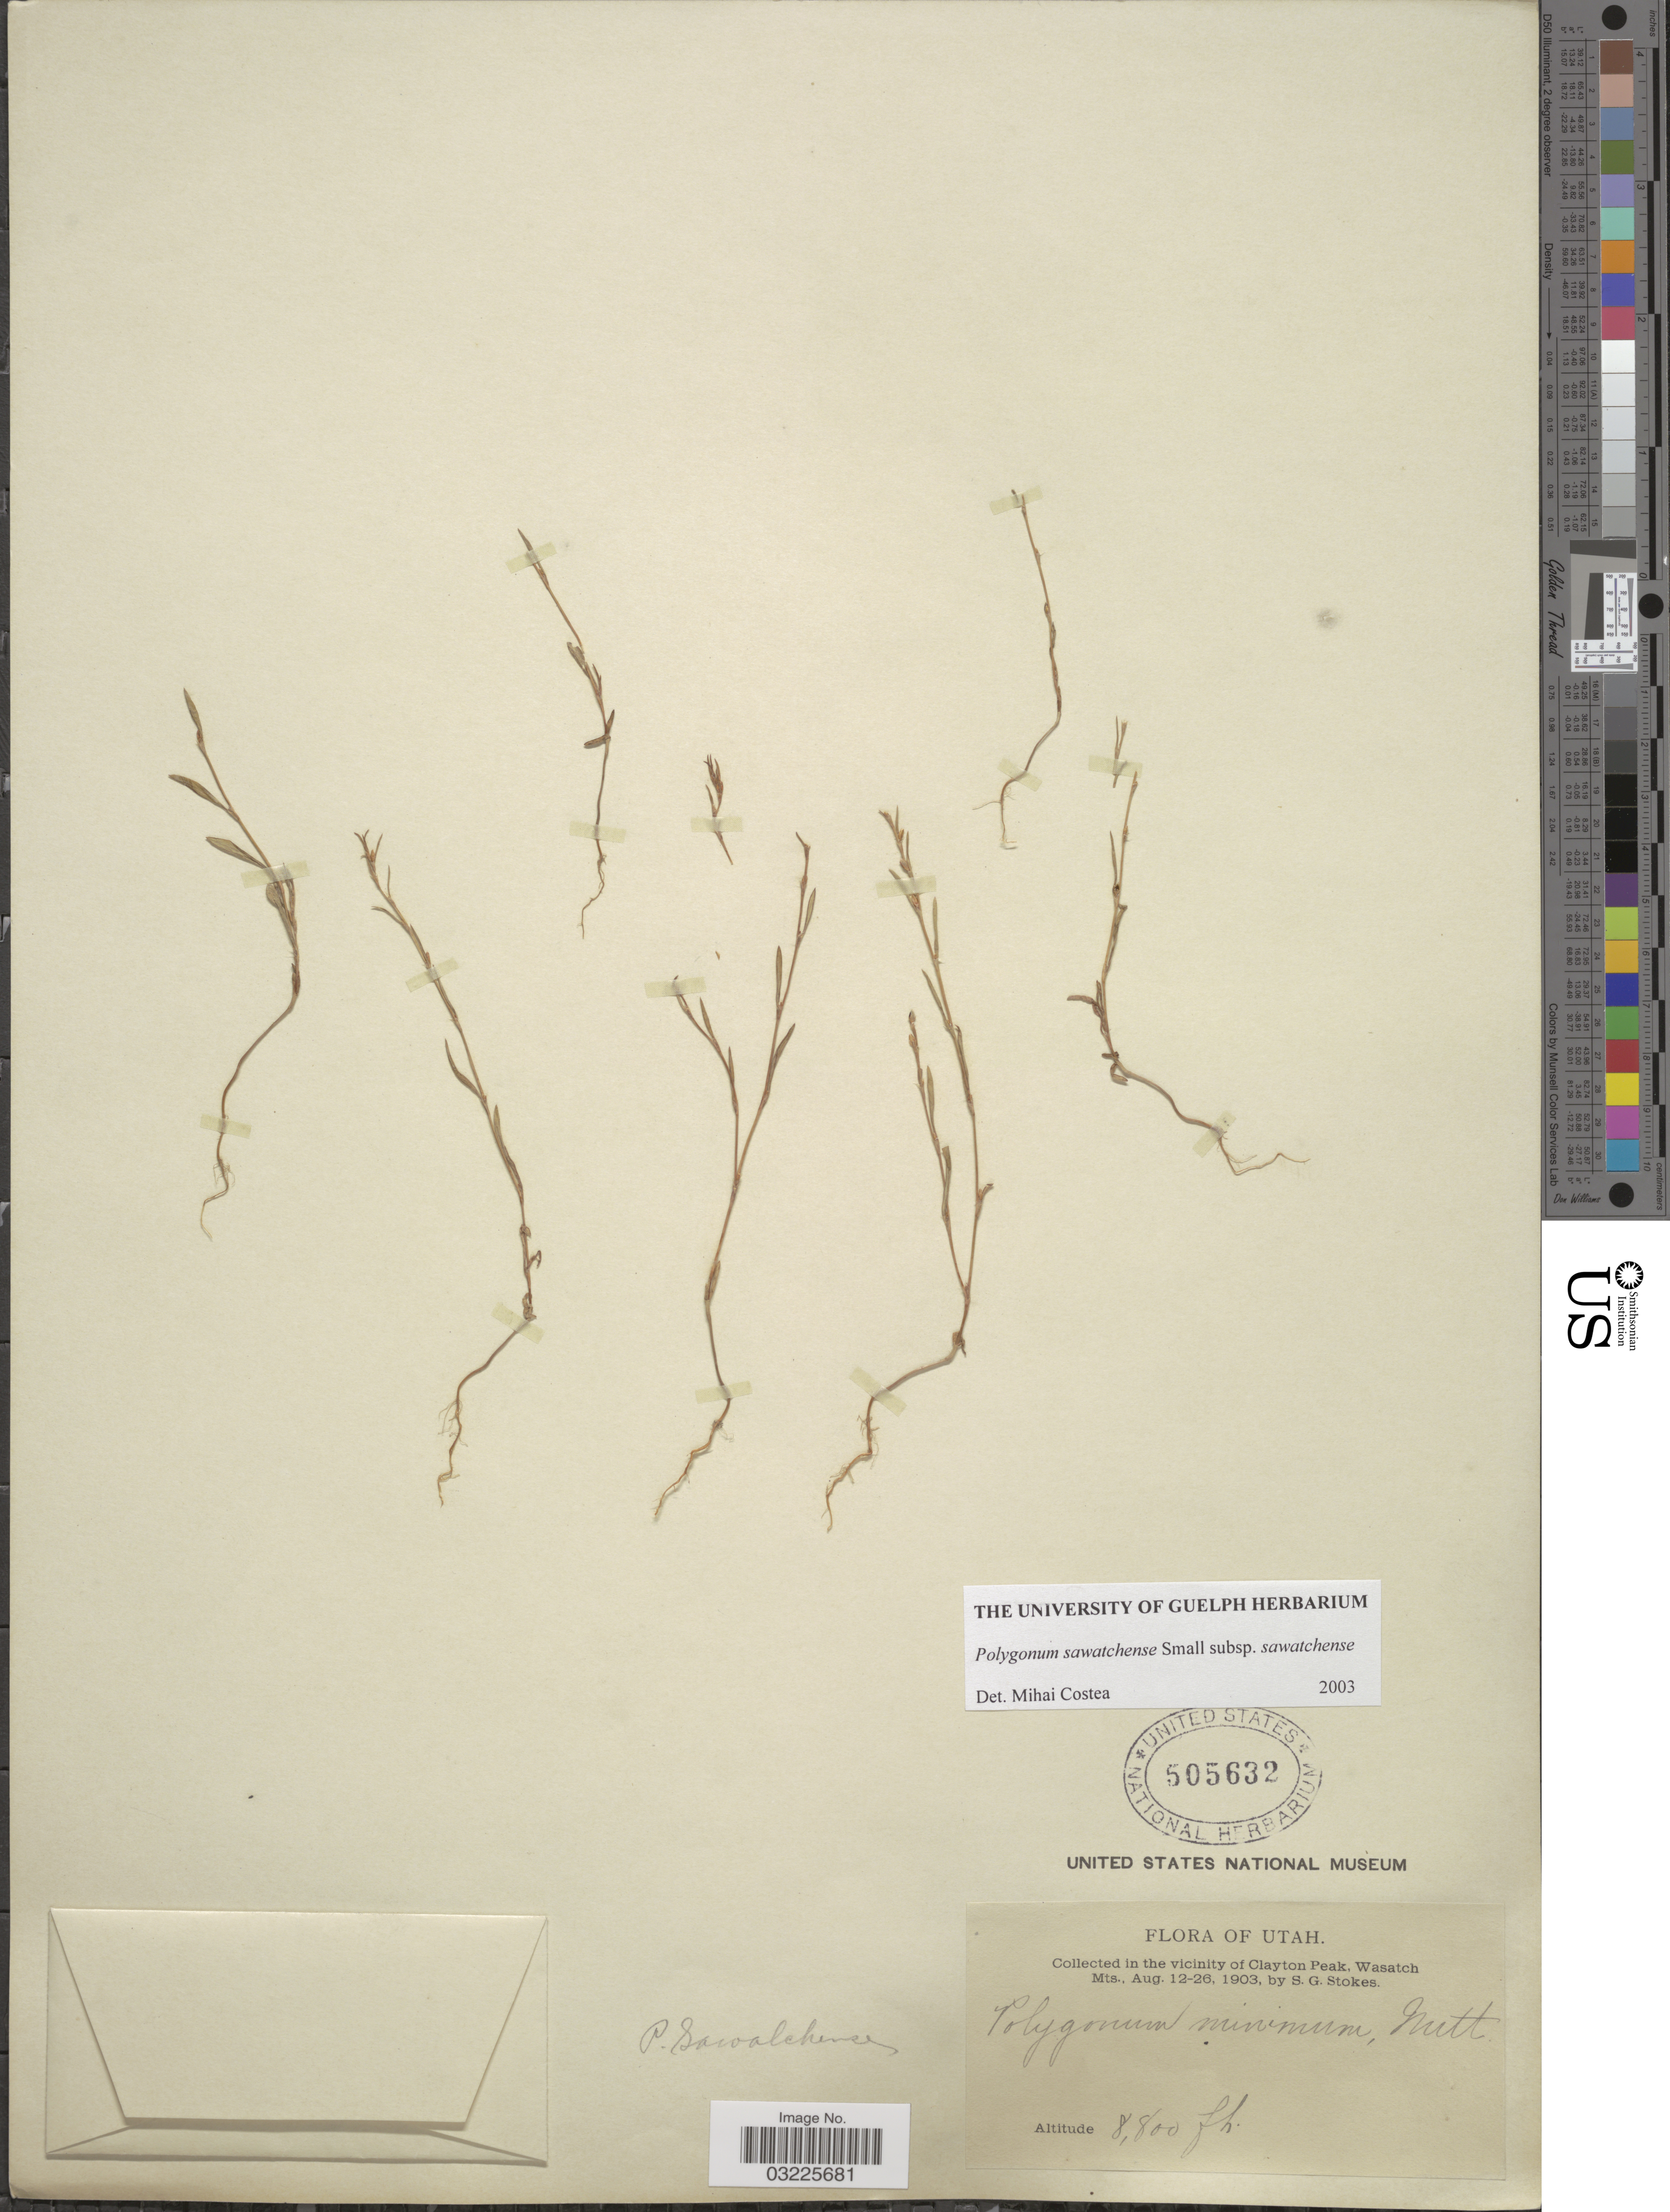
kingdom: Plantae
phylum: Tracheophyta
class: Magnoliopsida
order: Caryophyllales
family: Polygonaceae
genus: Polygonum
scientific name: Polygonum sawatchense subsp. sawatchense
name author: Small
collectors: S. G. Stokes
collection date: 1903-08-12/1903-08-26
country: United States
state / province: Utah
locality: In the vicinity of Clayton Peak, Wasatch Mts.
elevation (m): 2682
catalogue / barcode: US 505632